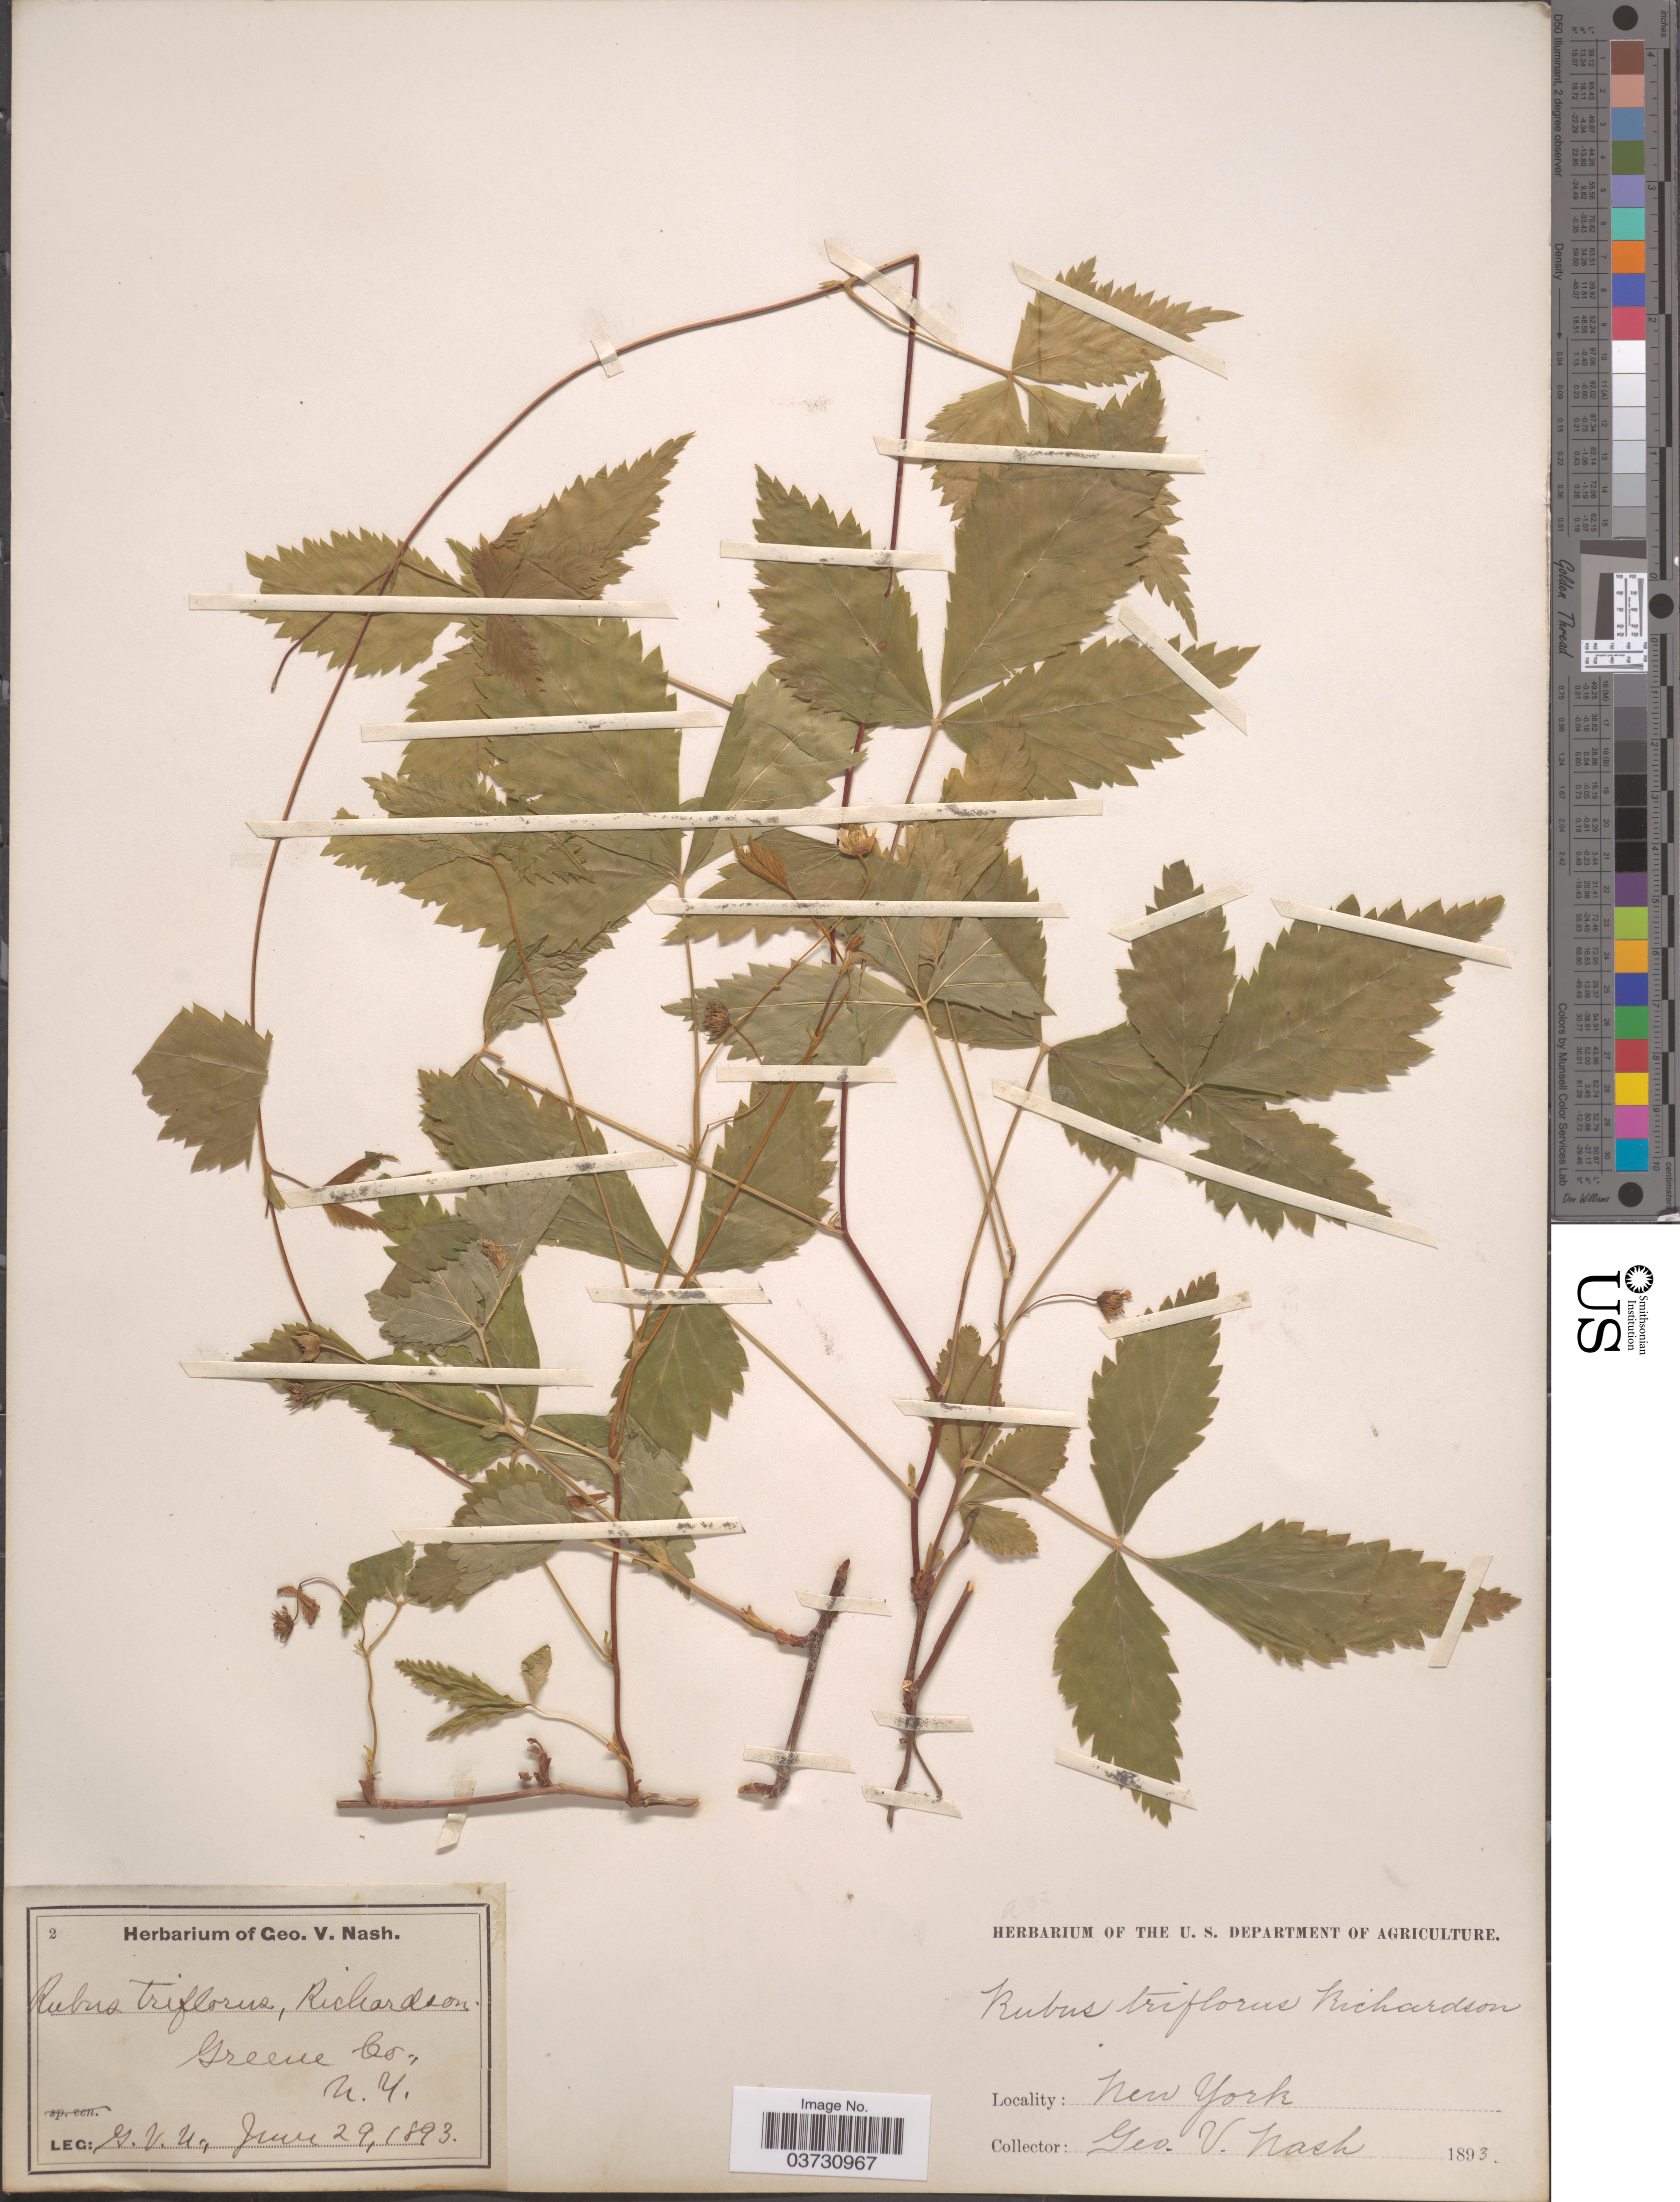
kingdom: Plantae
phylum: Tracheophyta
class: Magnoliopsida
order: Rosales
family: Rosaceae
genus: Rubus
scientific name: Rubus pubescens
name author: Raf.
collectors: G. V. Nash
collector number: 2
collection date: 1893-06-29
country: United States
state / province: New York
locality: Green Co.